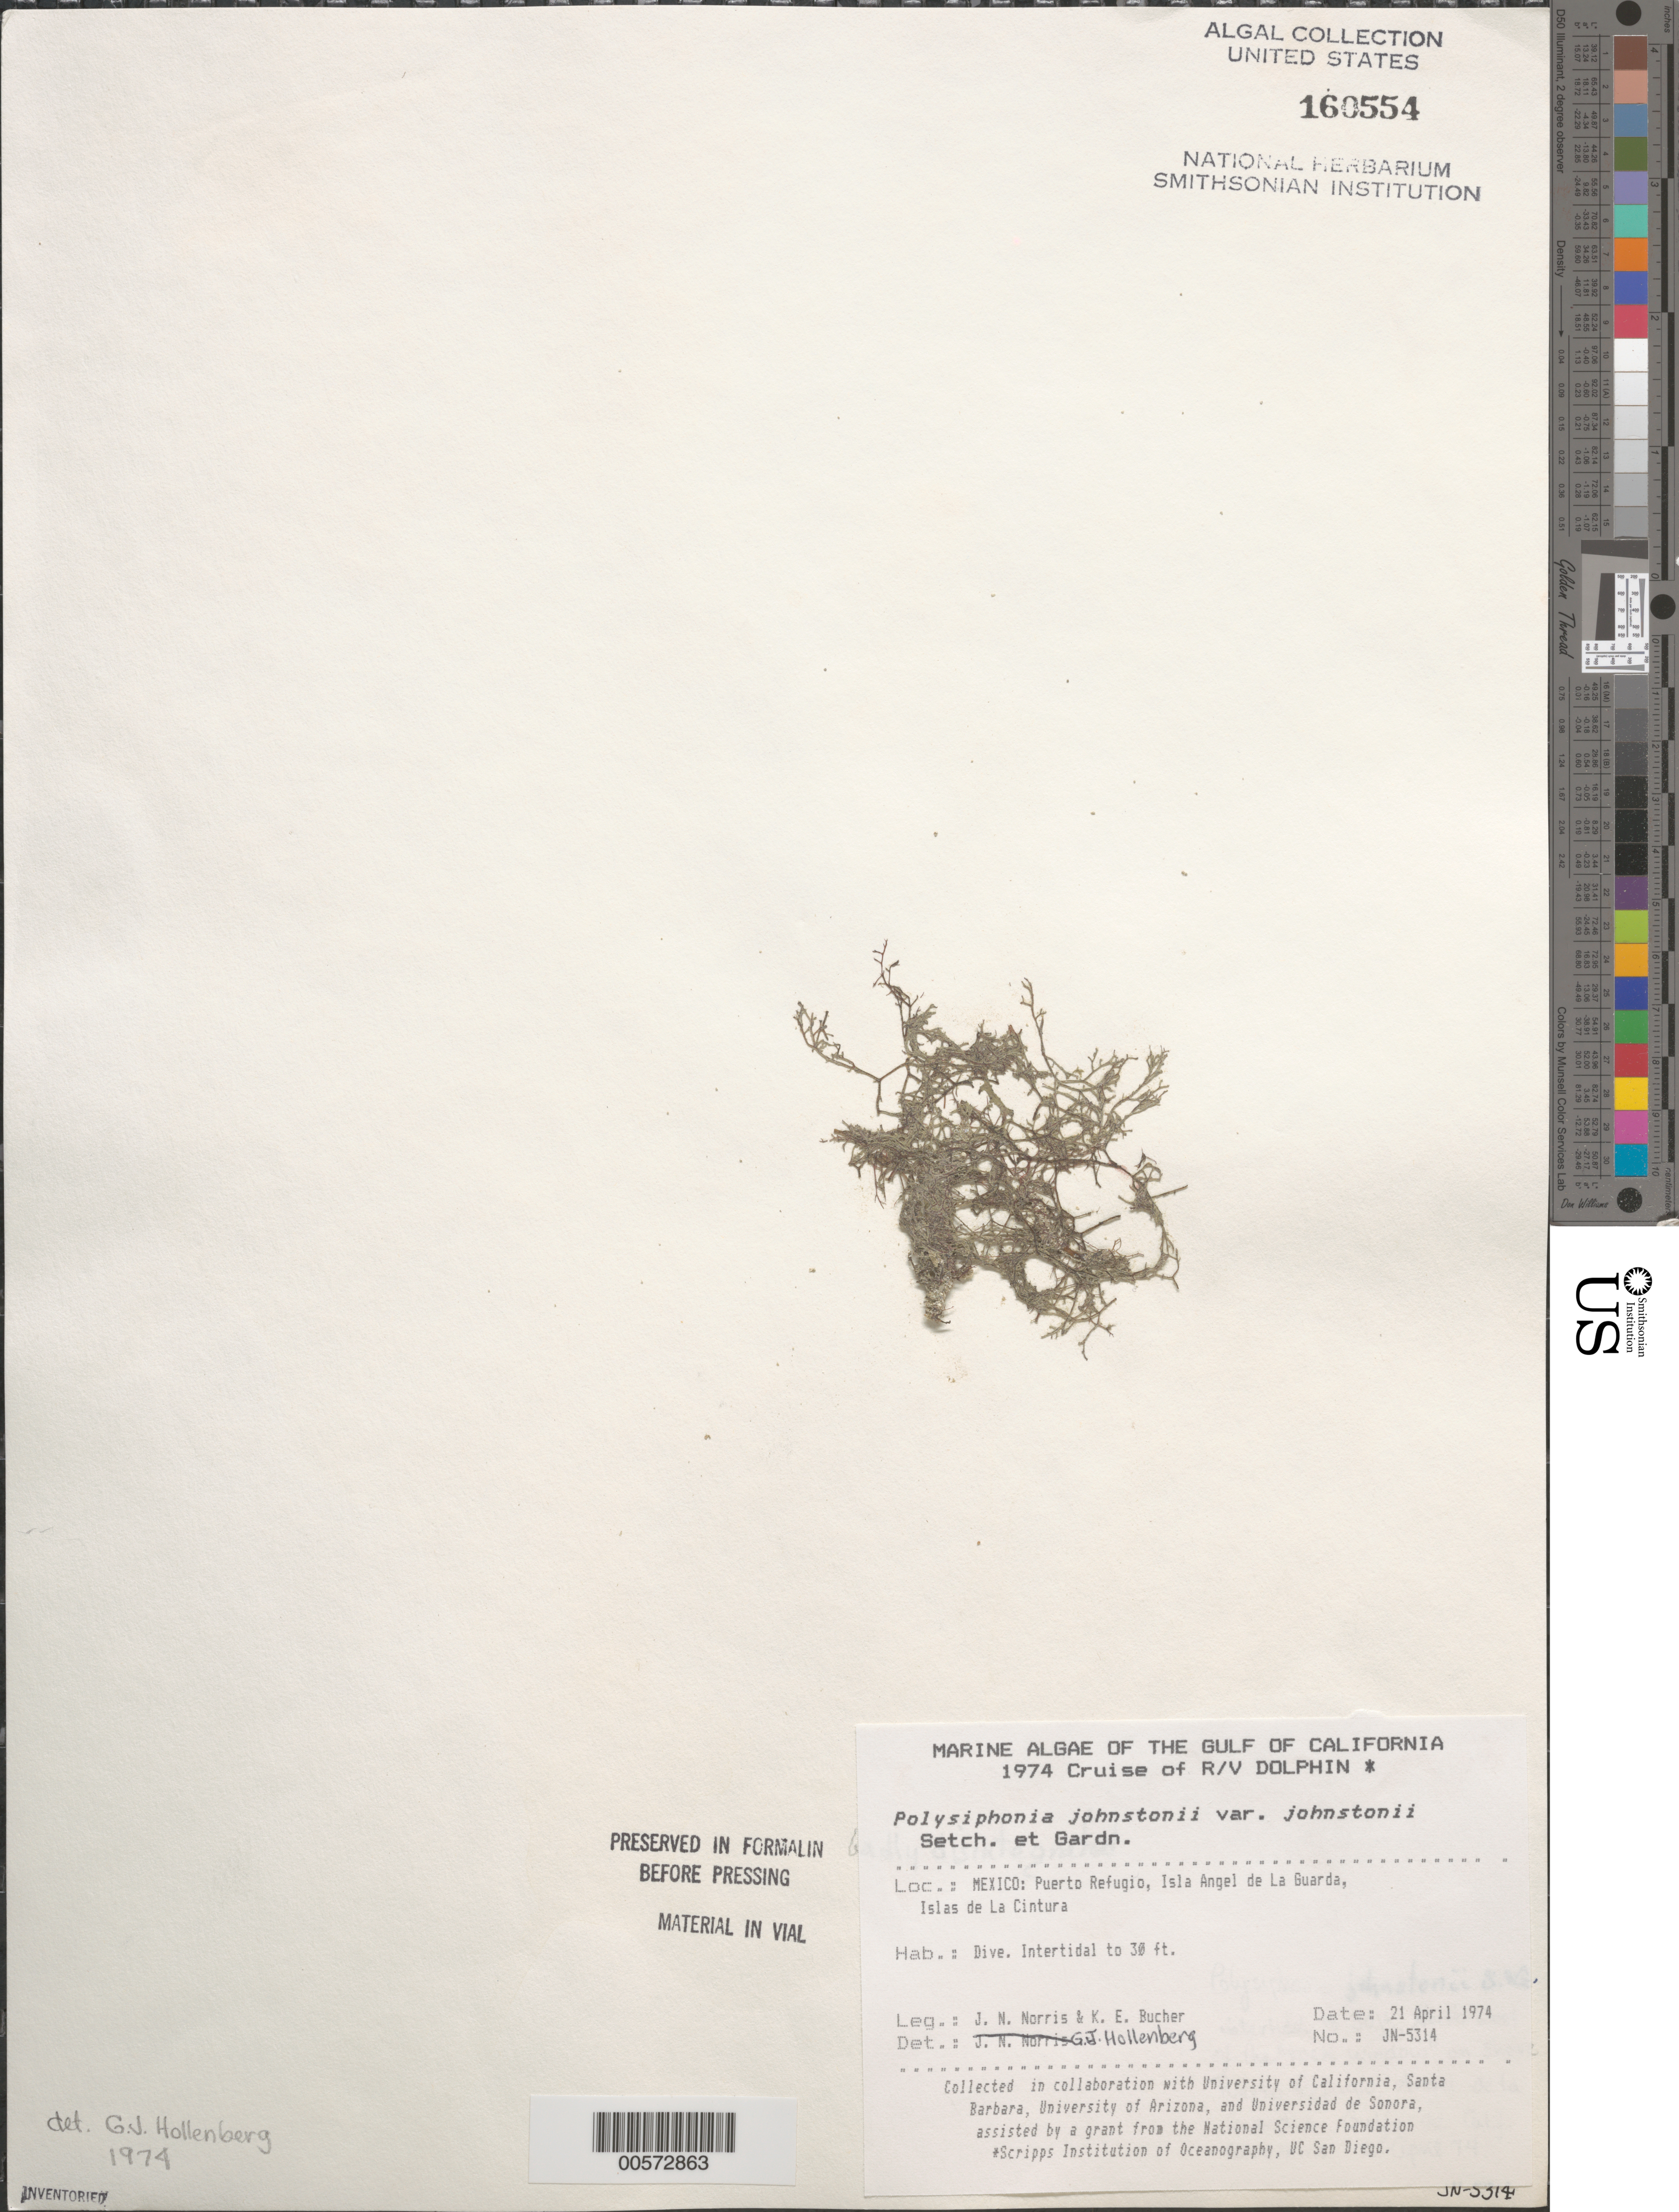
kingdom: Plantae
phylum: Rhodophyta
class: Florideophyceae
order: Ceramiales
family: Rhodomelaceae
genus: Melanothamnus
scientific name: Melanothamnus johnstonii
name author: (Setchell & N.L. Gardner) Diaz-Tapia & Maggs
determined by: Algae name updating Project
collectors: J. N. Norris & K. E. Bucher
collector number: JN-5314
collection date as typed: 21 Apr 1974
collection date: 1974-04-21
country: Mexico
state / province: Baja California Norte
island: Isla Angel de la Guarda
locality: Roca Blanca, Puerto Refugio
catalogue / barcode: US 160554